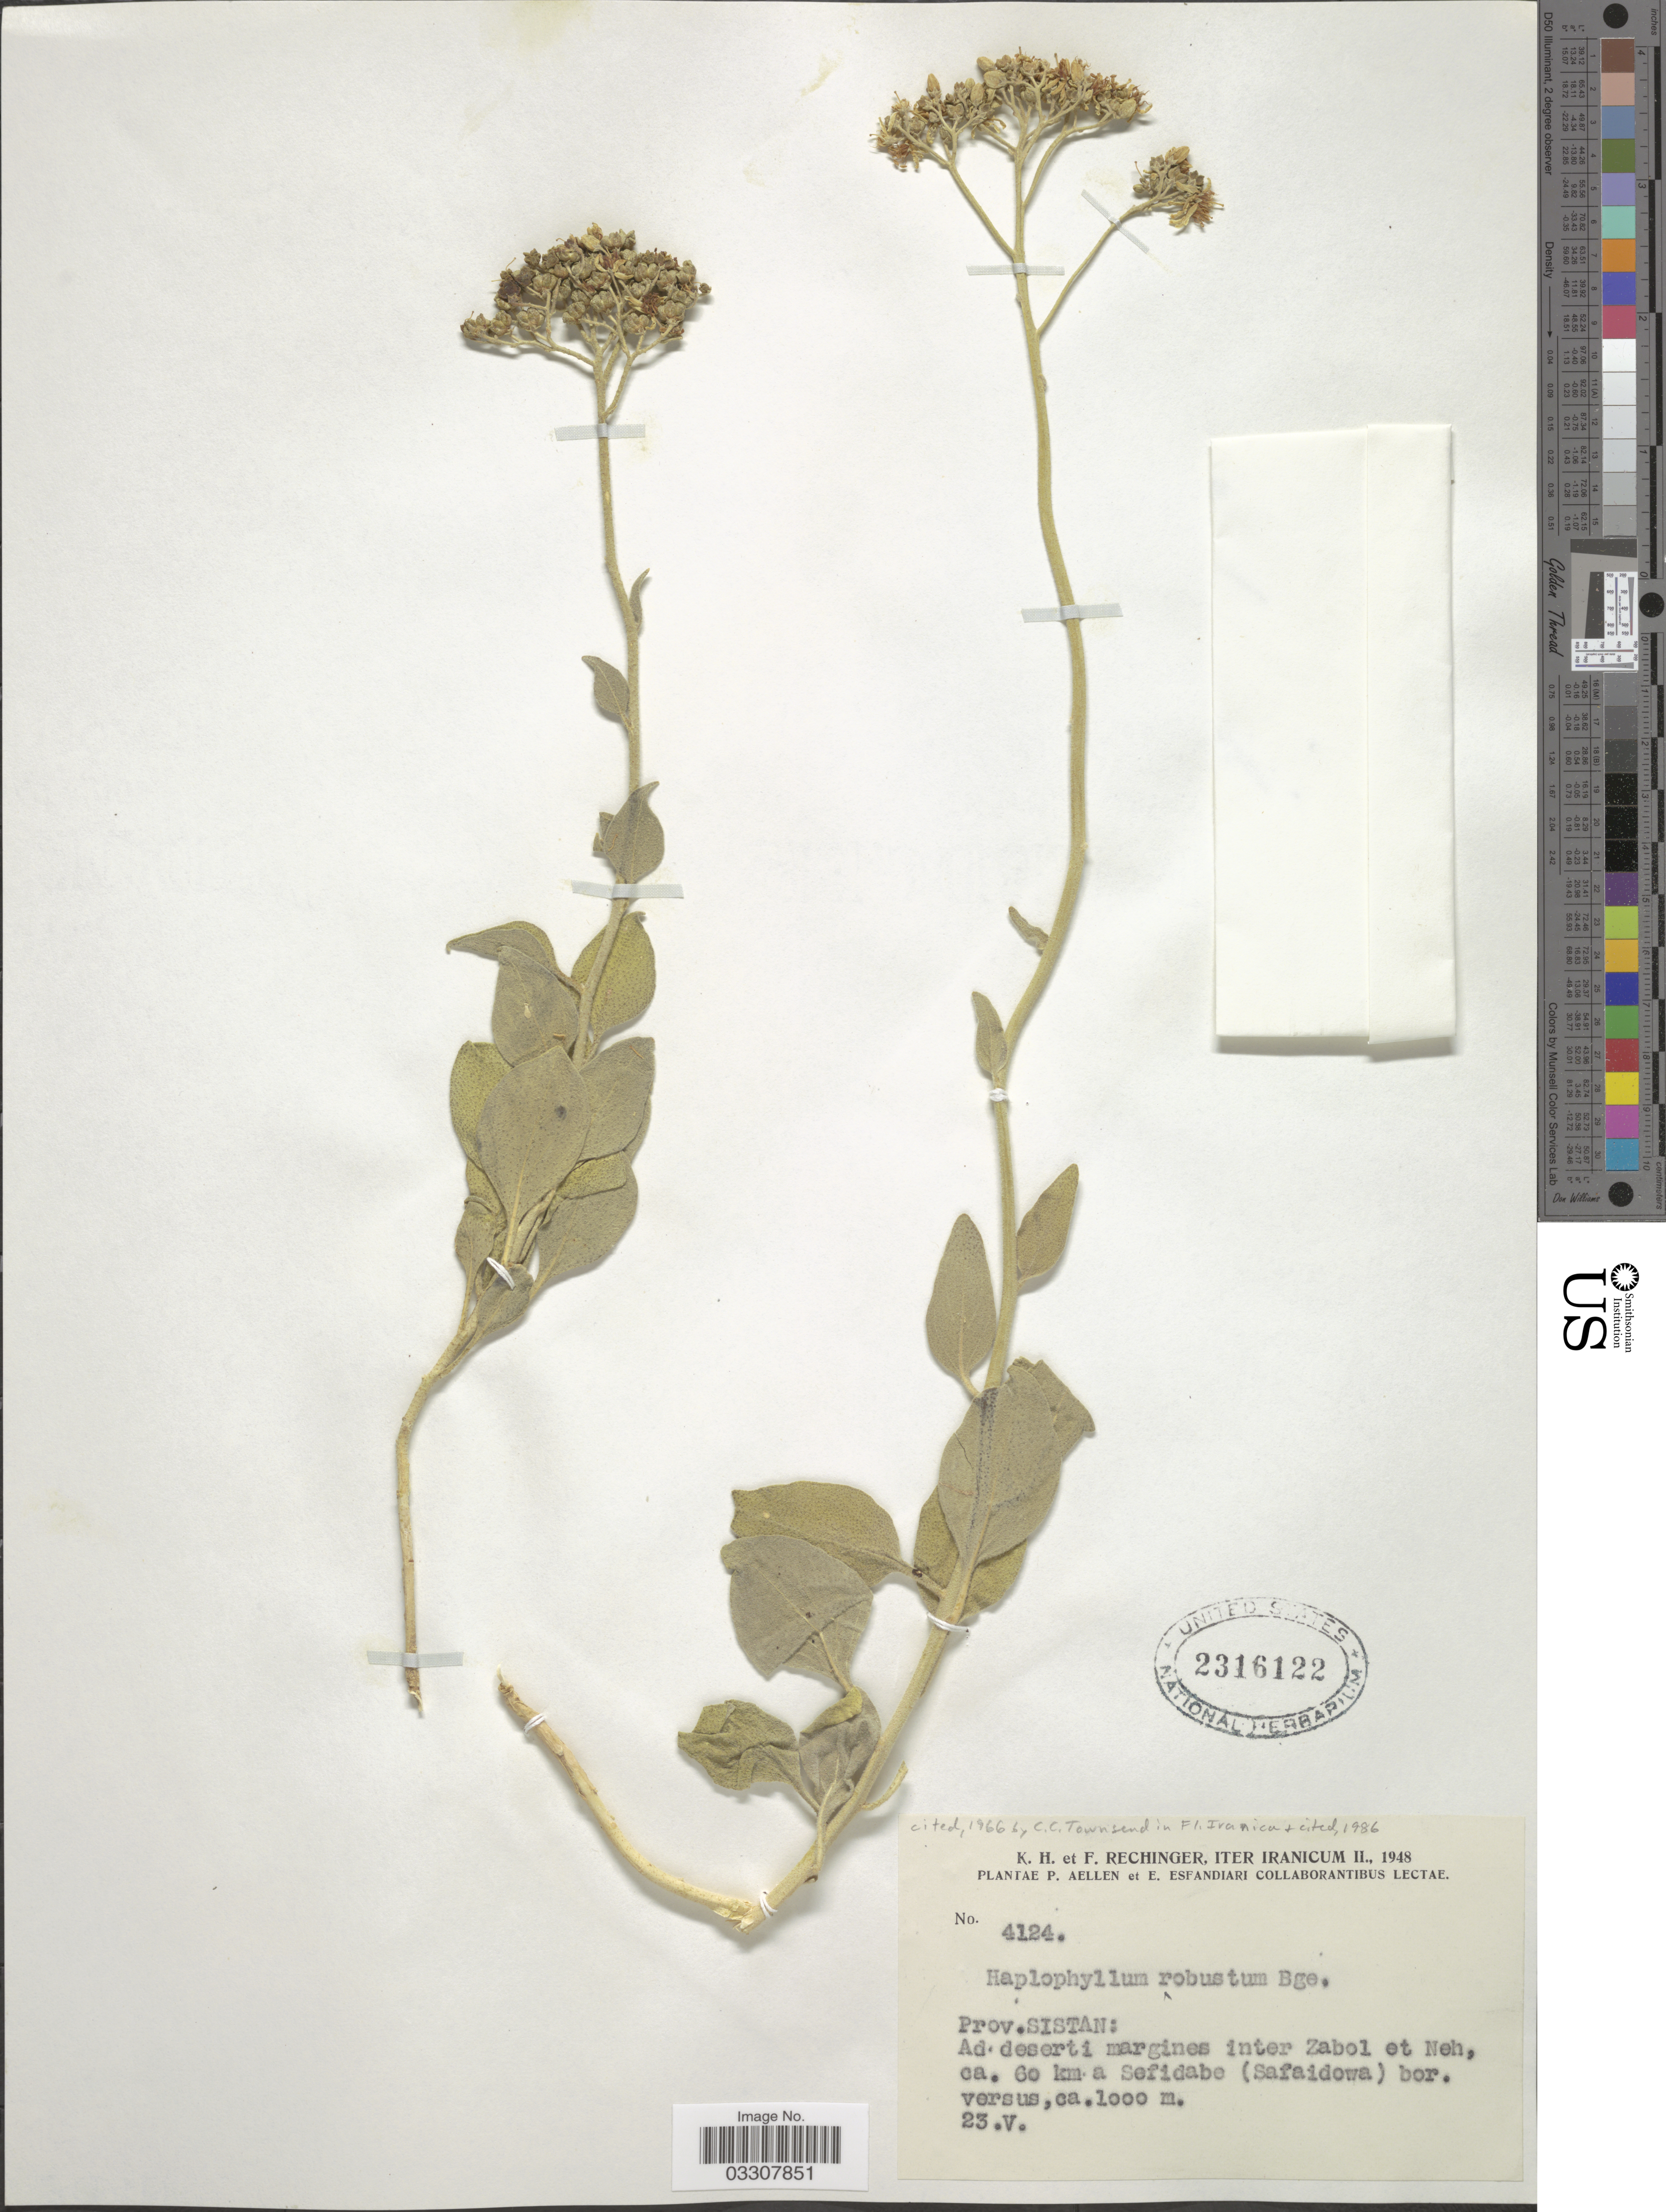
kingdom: Plantae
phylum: Tracheophyta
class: Magnoliopsida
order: Sapindales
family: Rutaceae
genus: Haplophyllum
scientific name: Haplophyllum robustum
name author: Bunge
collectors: K. H. Rechinger & F. Rechinger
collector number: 4124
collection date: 1948-05-23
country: Iran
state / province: Sistan and Baluchistan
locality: Iter Iranicum. Prov. Sistan: Ad deserti margines inter Zabol et Neh, ca. 60 km a Sefidabe (Safaidowa) bor.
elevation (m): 1000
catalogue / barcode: US 2316122